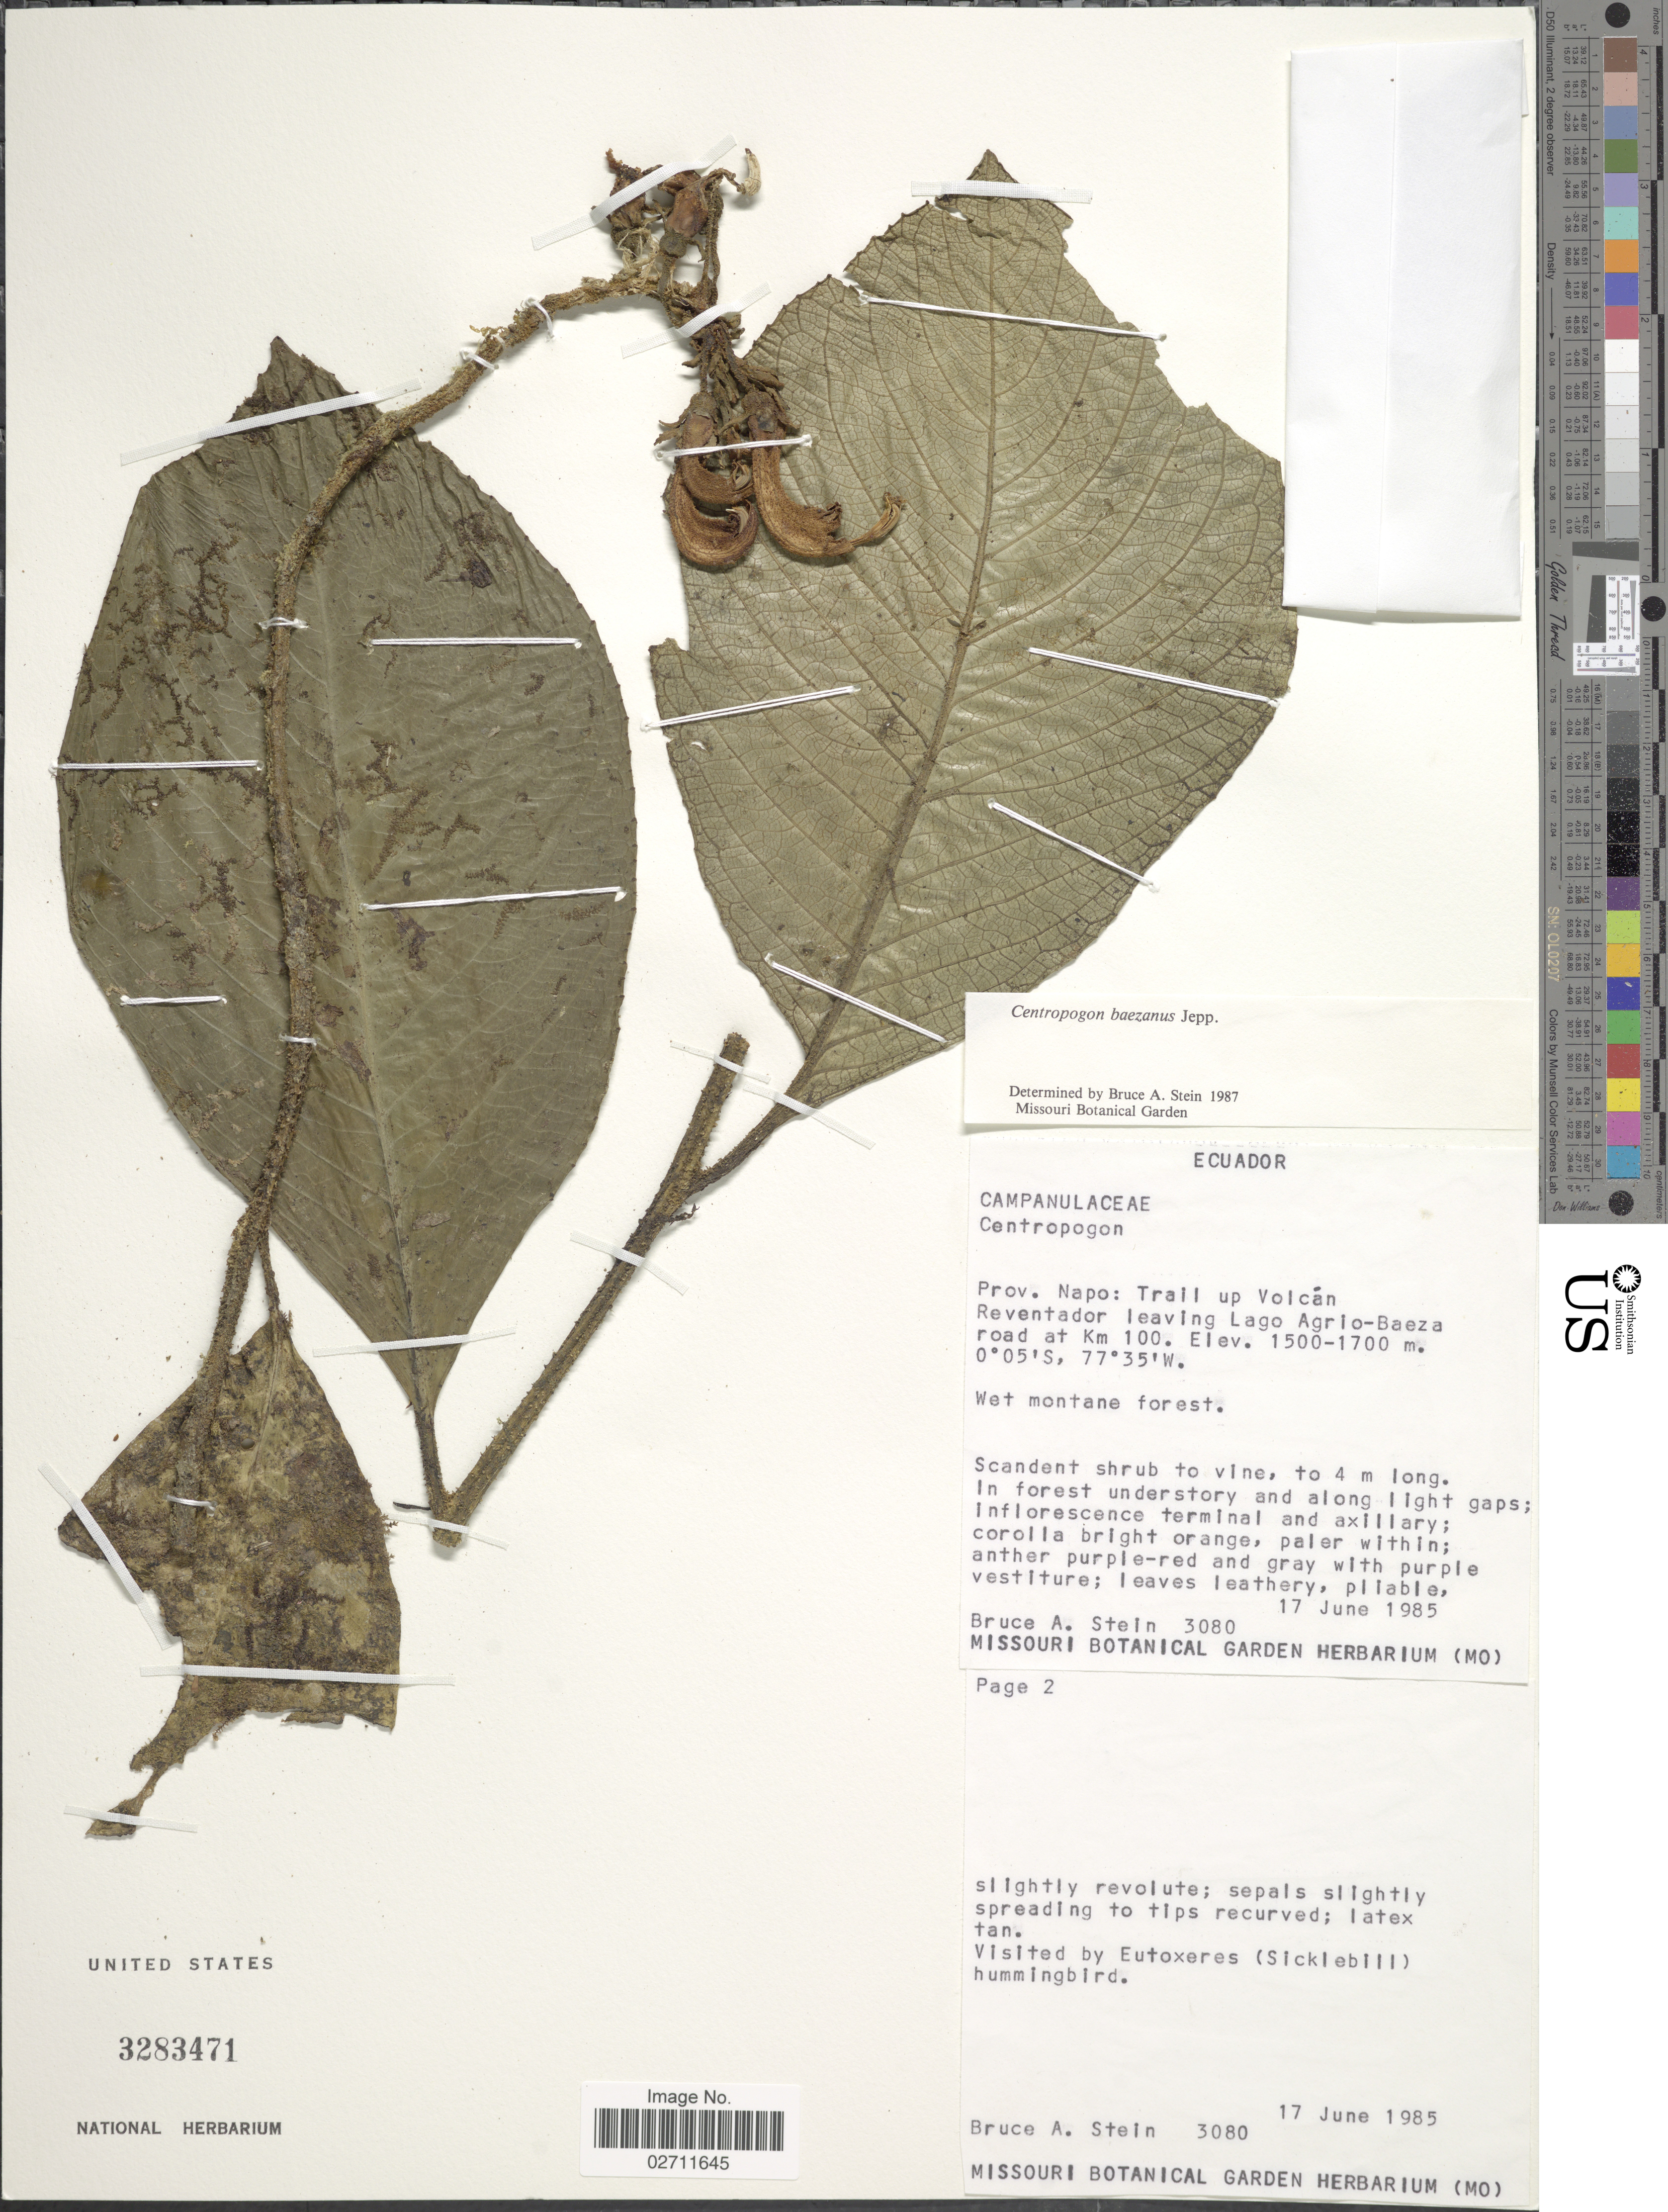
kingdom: Plantae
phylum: Tracheophyta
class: Magnoliopsida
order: Asterales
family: Campanulaceae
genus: Centropogon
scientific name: Centropogon baezanus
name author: Jeppesen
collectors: B. A. Stein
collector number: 3080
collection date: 1985-06-17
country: Ecuador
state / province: Napo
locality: Trail up Volcan Reventador leaving Lago Agrio-Baeza road at Km 100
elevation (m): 1500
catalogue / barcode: US 3283471